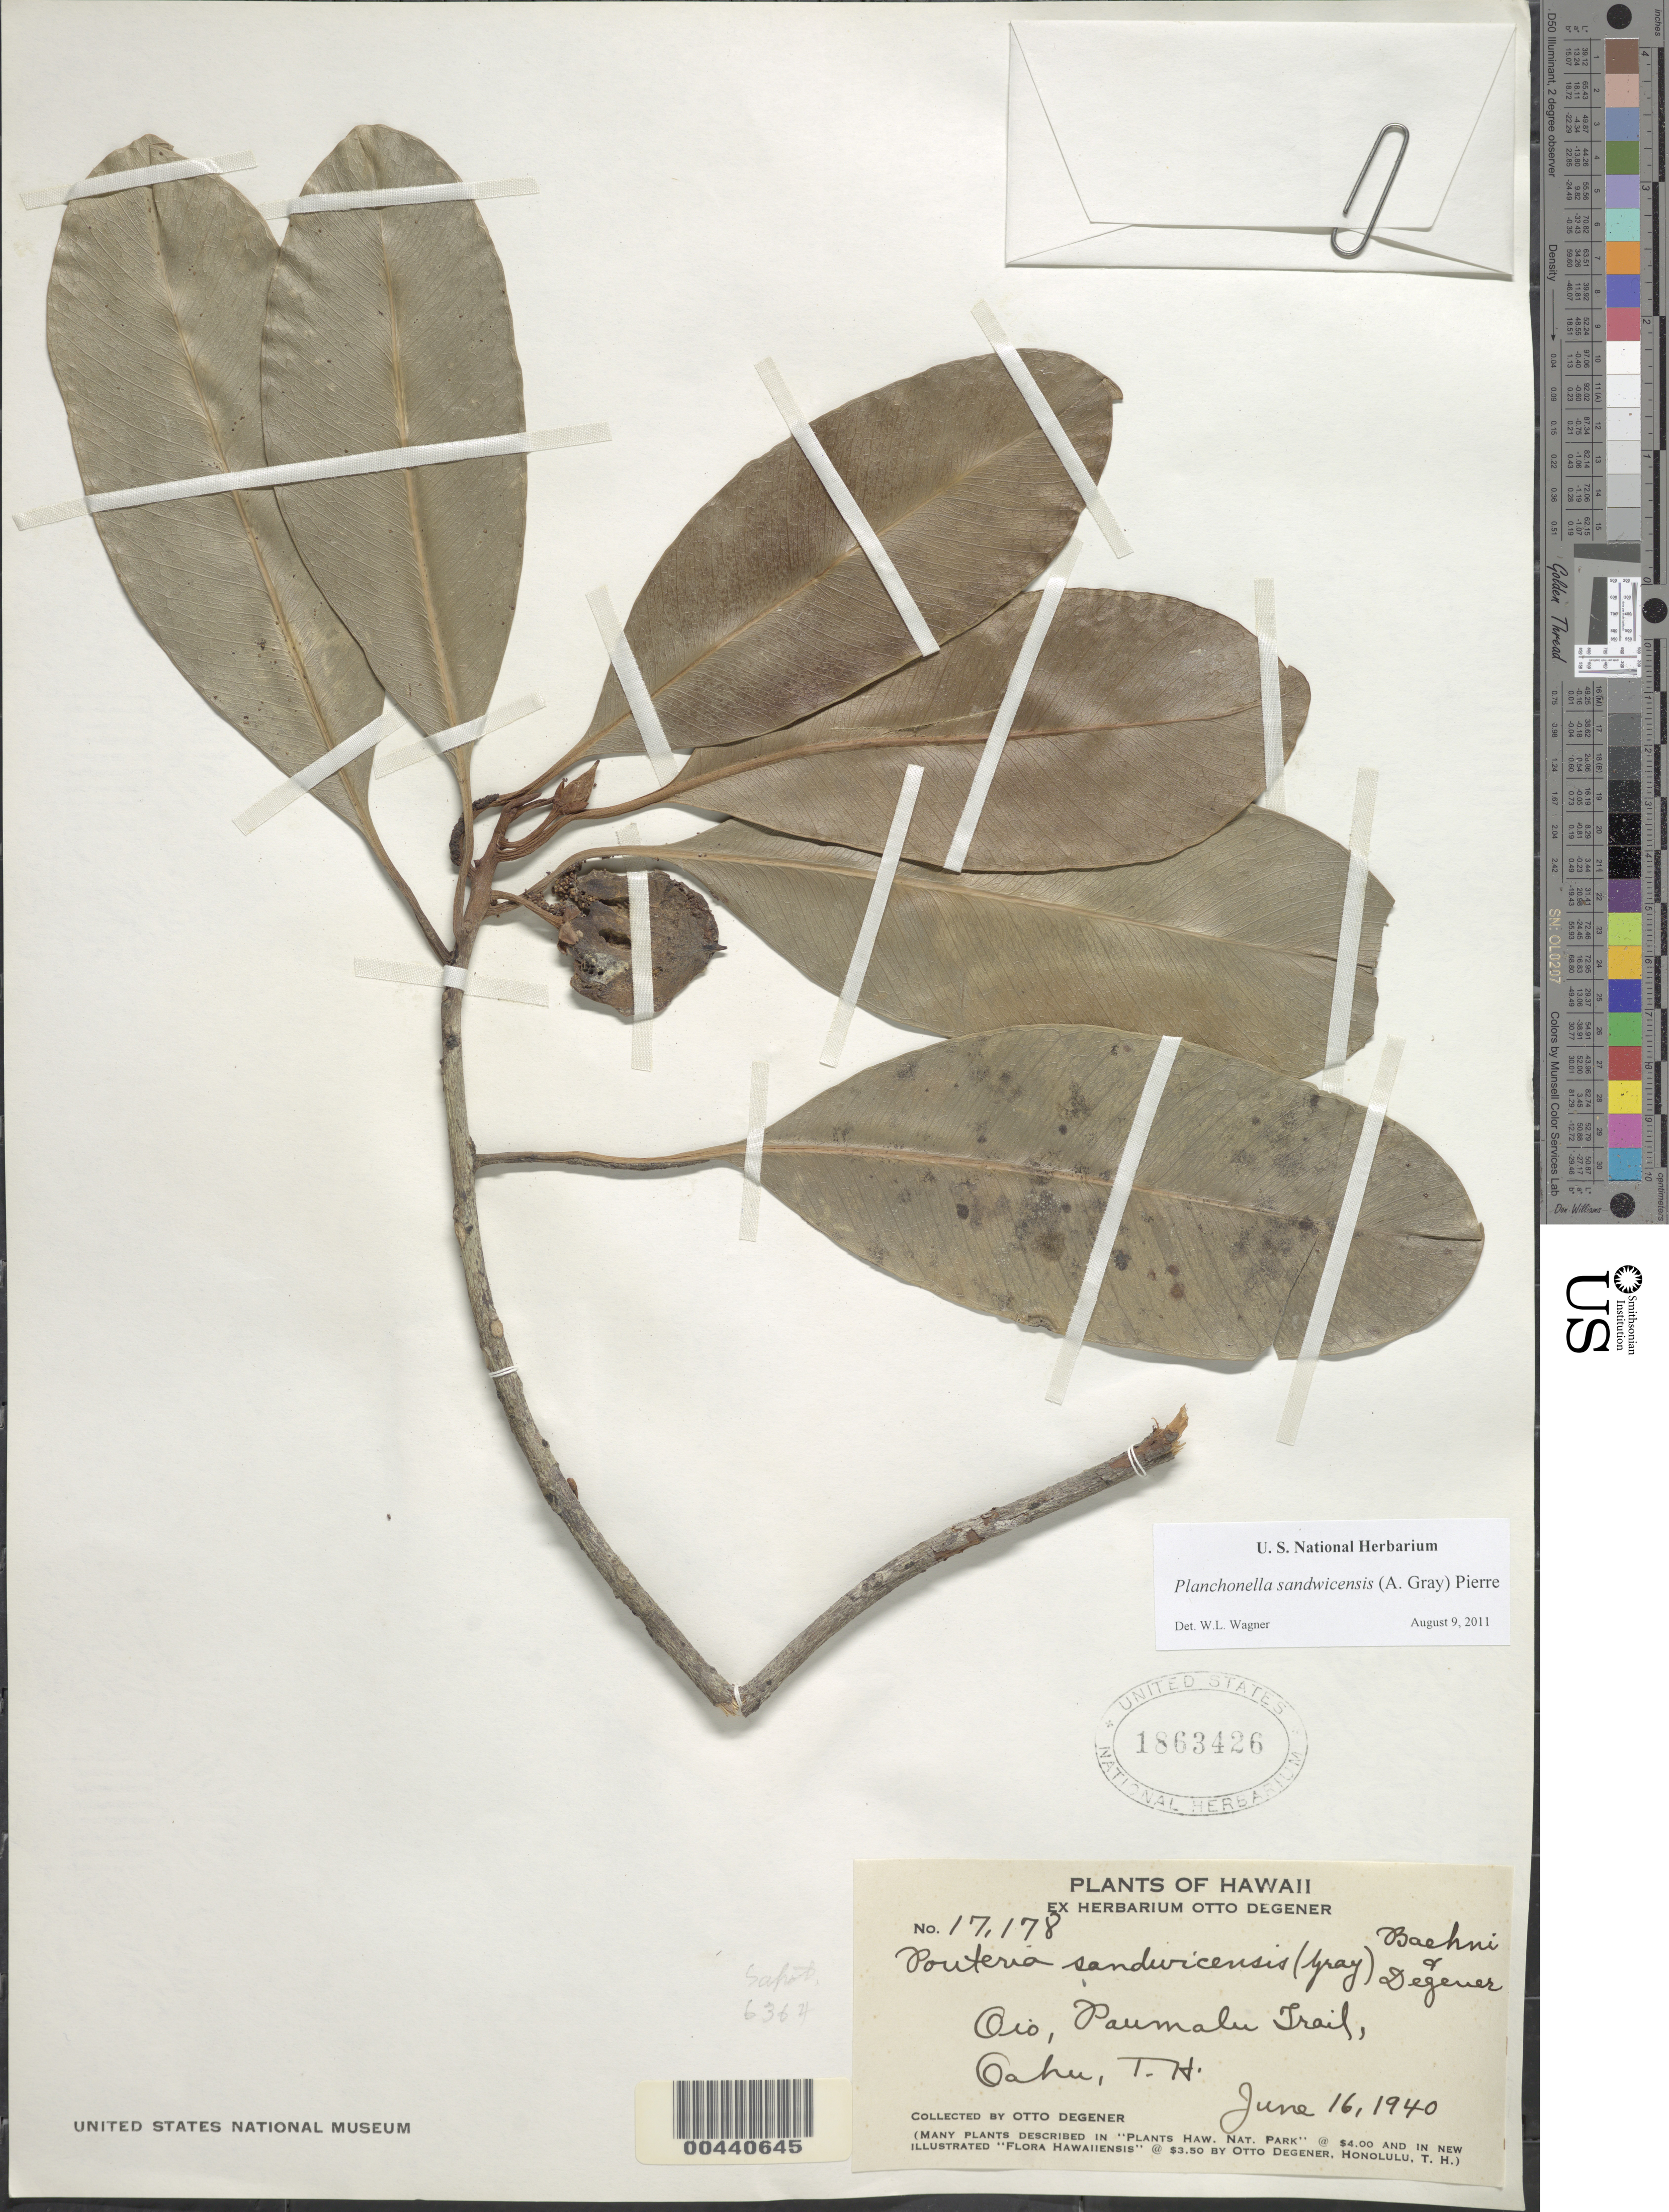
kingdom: Plantae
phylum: Tracheophyta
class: Magnoliopsida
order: Ericales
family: Sapotaceae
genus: Planchonella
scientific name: Planchonella sandwicensis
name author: (A. Gray) Pierre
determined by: Wagner, W. L., (BOT), Smithsonian Institution - National Museum of Natural History (UNITED STATES)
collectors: O. Degener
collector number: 17178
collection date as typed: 16 Jun 1940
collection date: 1940-06-16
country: United States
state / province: Hawaii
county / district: Honolulu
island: Oahu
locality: Oio Paumalu Trail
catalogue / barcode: US 1863426